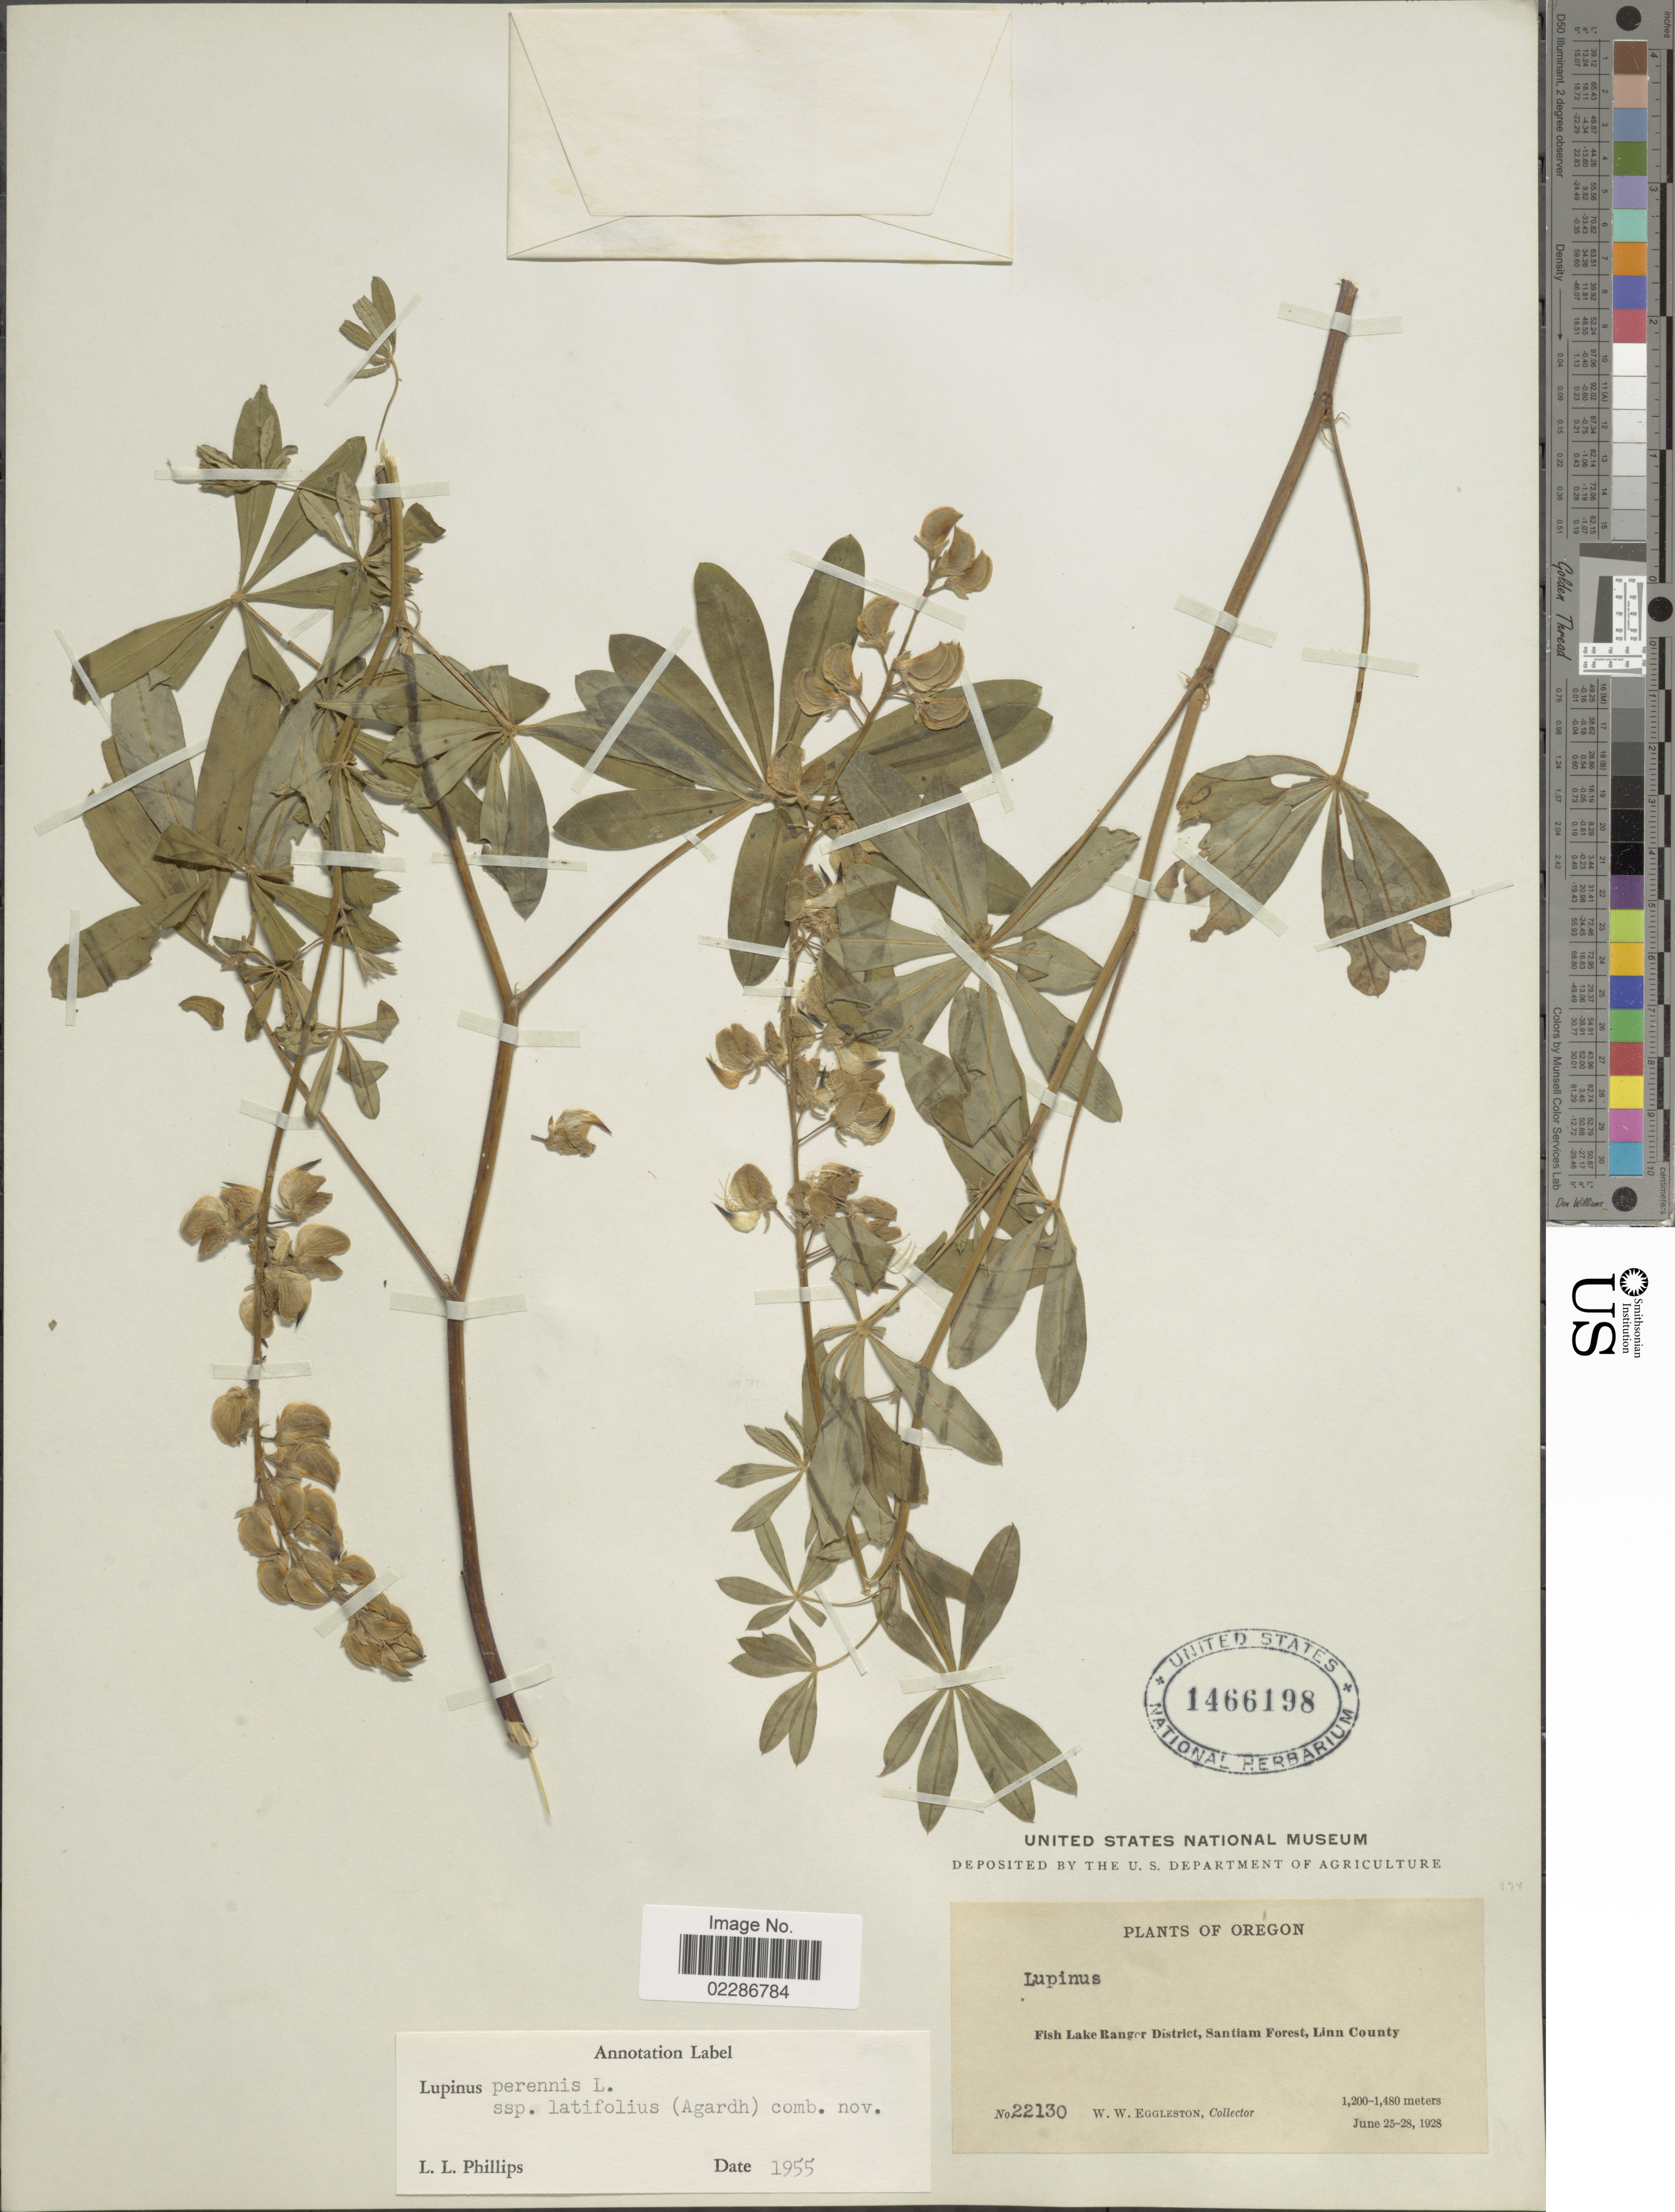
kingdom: Plantae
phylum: Tracheophyta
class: Magnoliopsida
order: Fabales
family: Fabaceae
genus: Lupinus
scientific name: Lupinus perennis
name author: L.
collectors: W. W. Eggleston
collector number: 22130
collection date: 1928-06-25/1928-06-28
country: United States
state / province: Oregon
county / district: Linn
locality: Fish Lake Ranger District, Santiam Forest, Linn County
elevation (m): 1200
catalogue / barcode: US 1466198